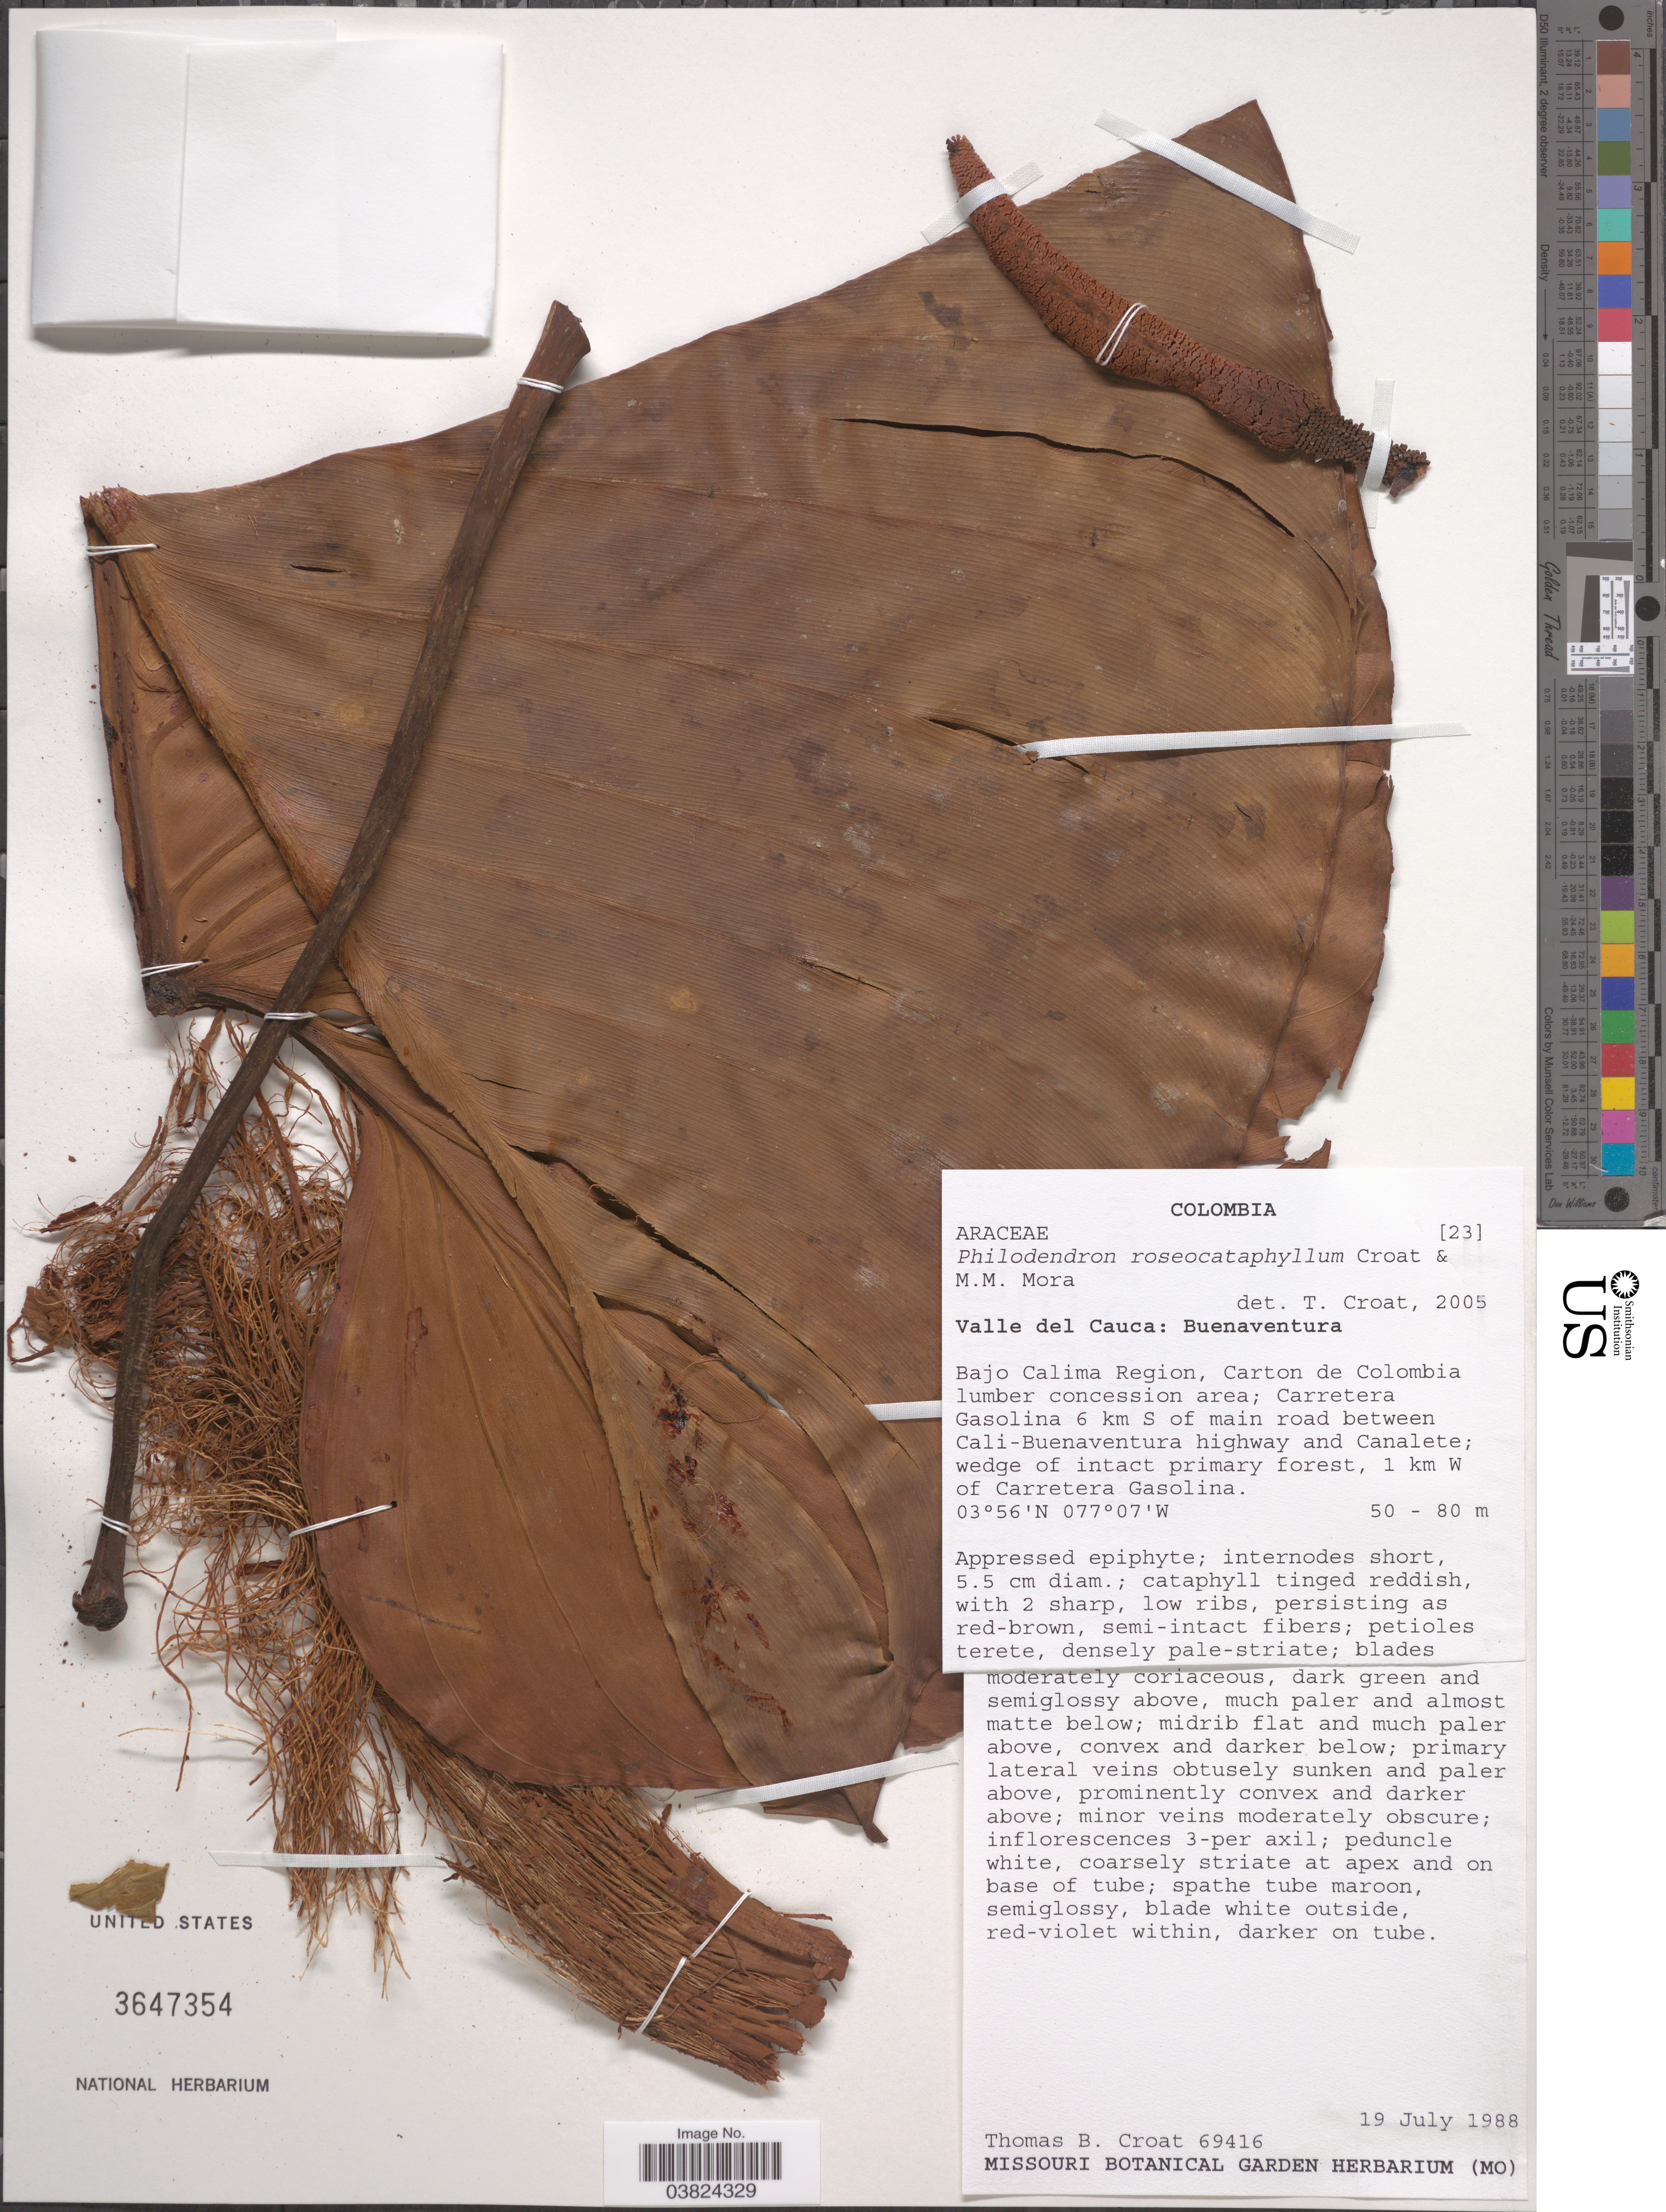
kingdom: Plantae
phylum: Tracheophyta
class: Liliopsida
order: Alismatales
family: Araceae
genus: Philodendron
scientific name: Philodendron roseocataphyllum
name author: Croat & M.M. Mora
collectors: T. B. Croat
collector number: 69416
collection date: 1988-07-19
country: Colombia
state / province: Valle del Cauca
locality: Buenaventura. Bajo Calima Region, Carton de Colombia lumber concession area; Carretera Gasolina 6 km S of main road between Cali-Buenaventura highway and Canalete; 1 km W of Carretera Gasolina.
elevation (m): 50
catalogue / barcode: US 3647354